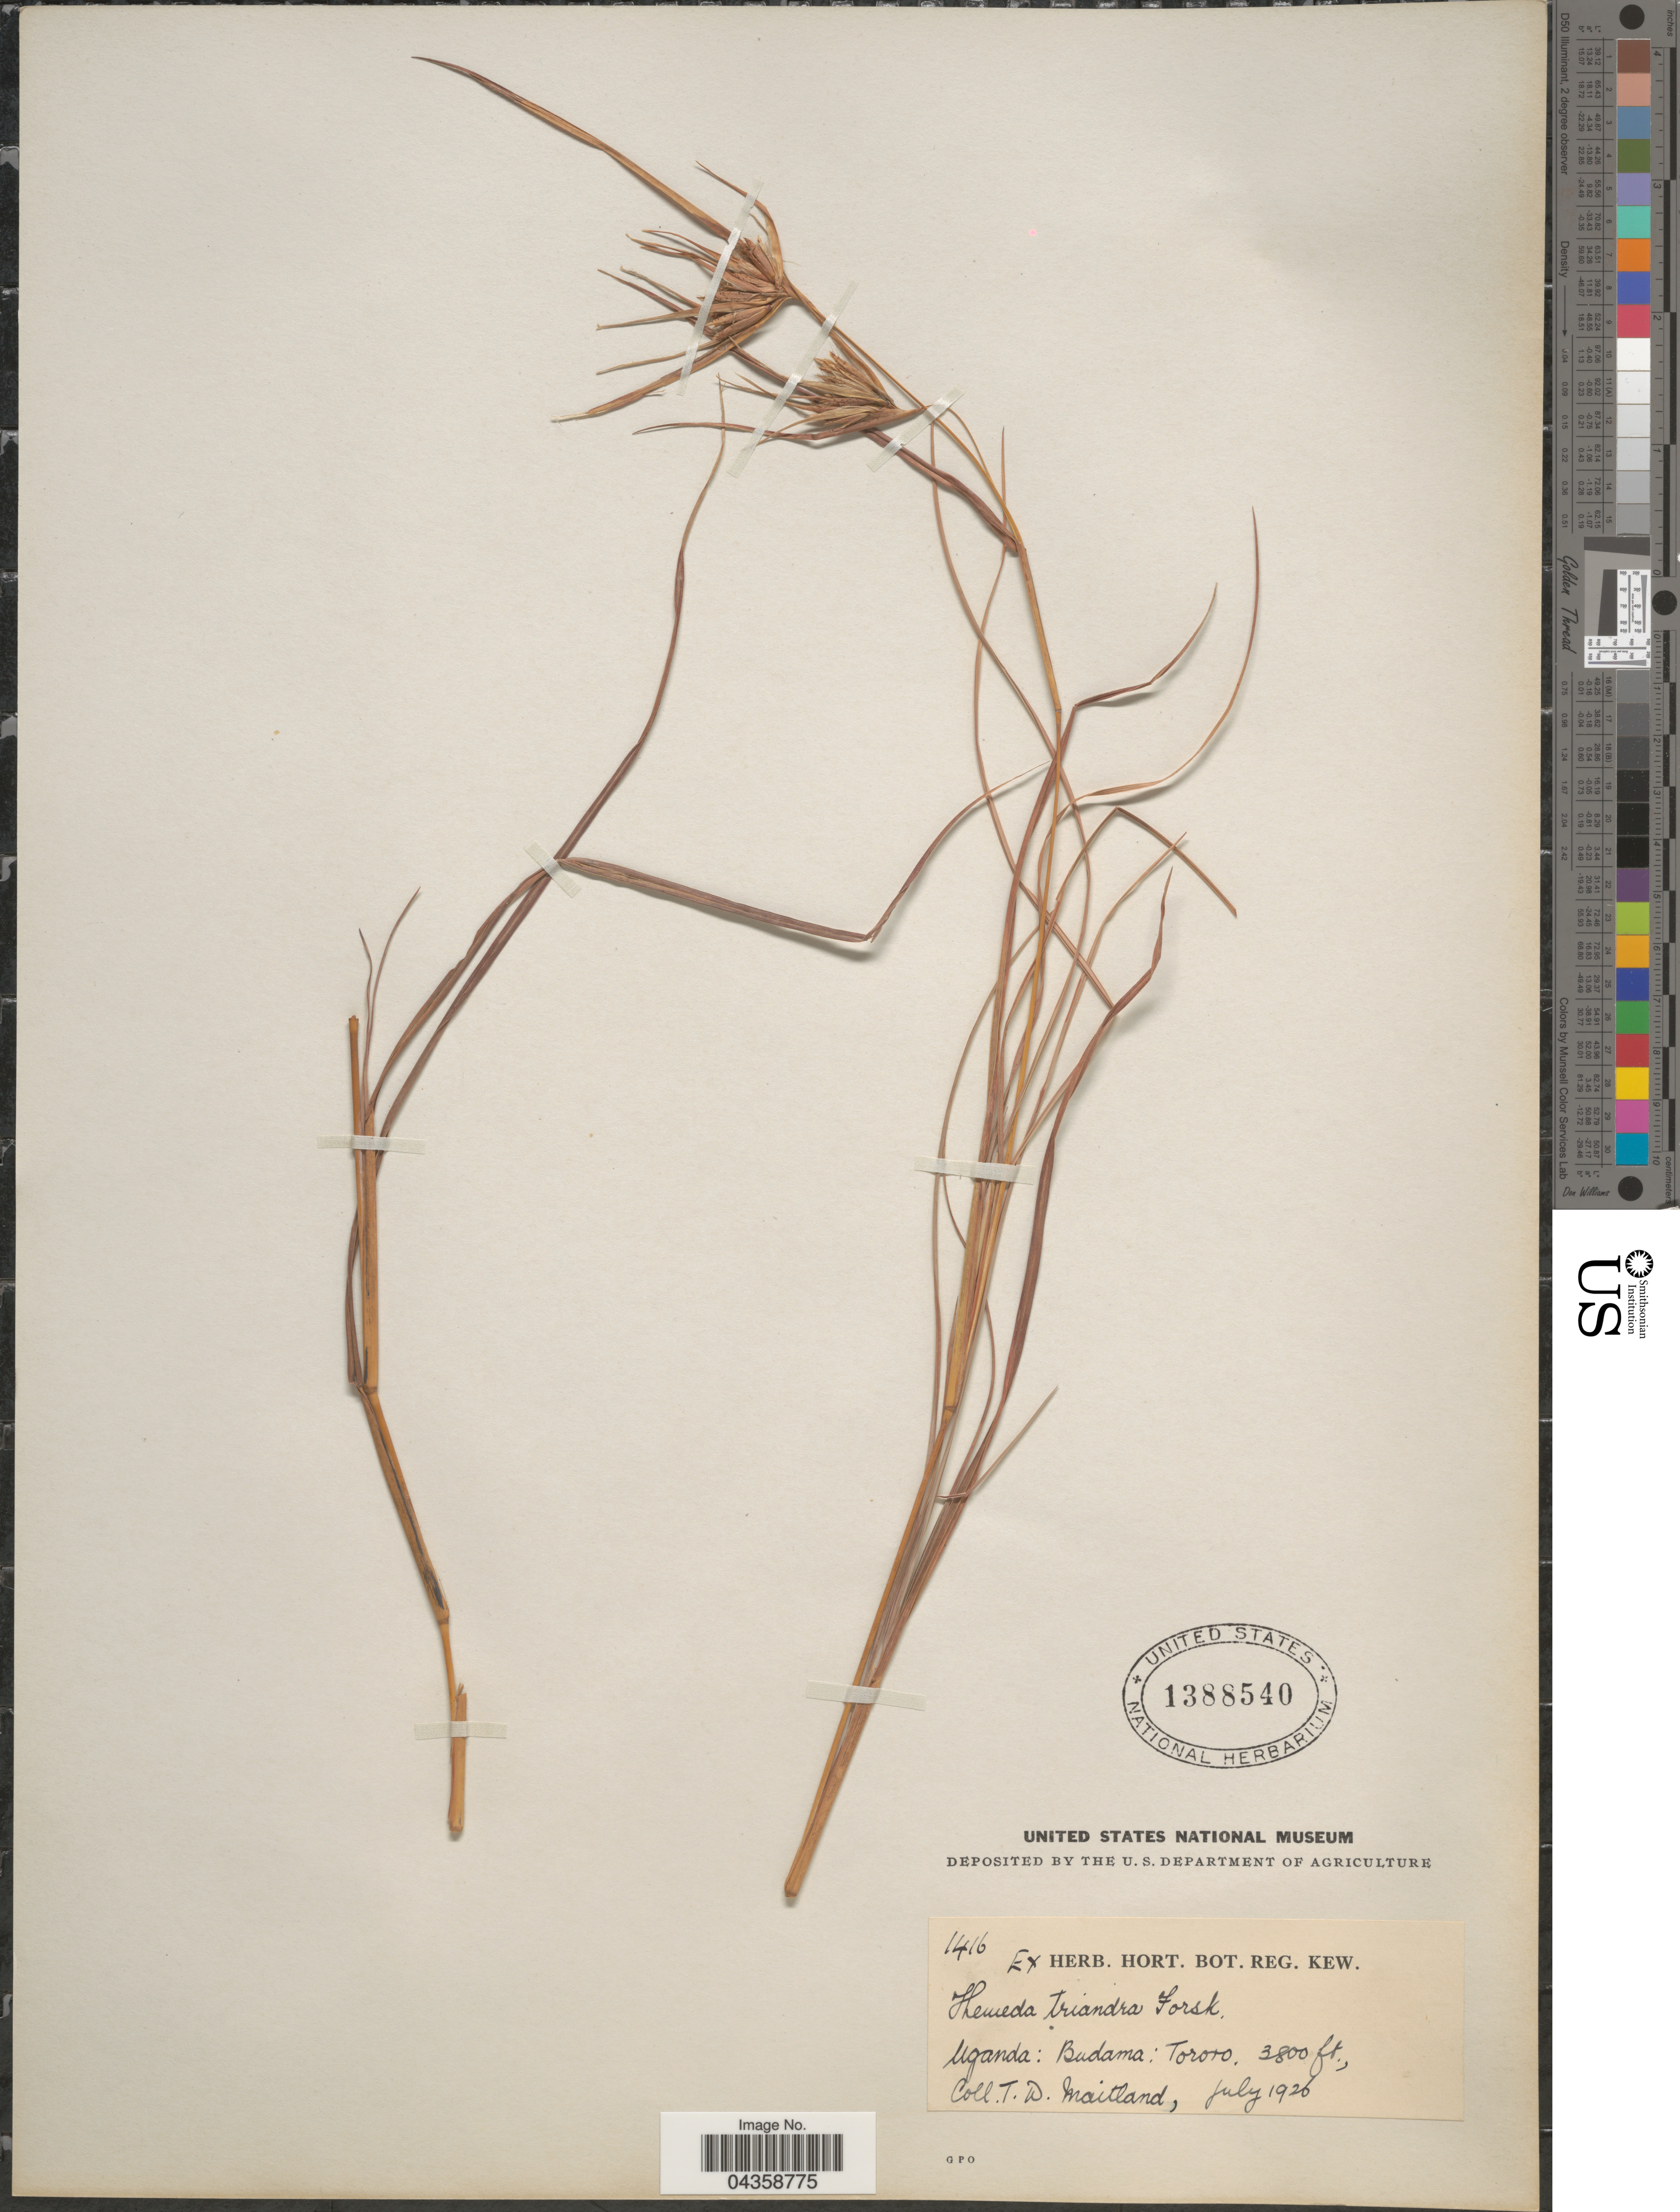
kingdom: Plantae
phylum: Tracheophyta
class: Liliopsida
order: Poales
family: Poaceae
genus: Themeda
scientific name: Themeda triandra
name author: Forssk.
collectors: T. Maitland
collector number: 1416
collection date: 1926-07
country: Uganda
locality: Budama: Tororo.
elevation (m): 1158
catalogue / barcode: US 1388540